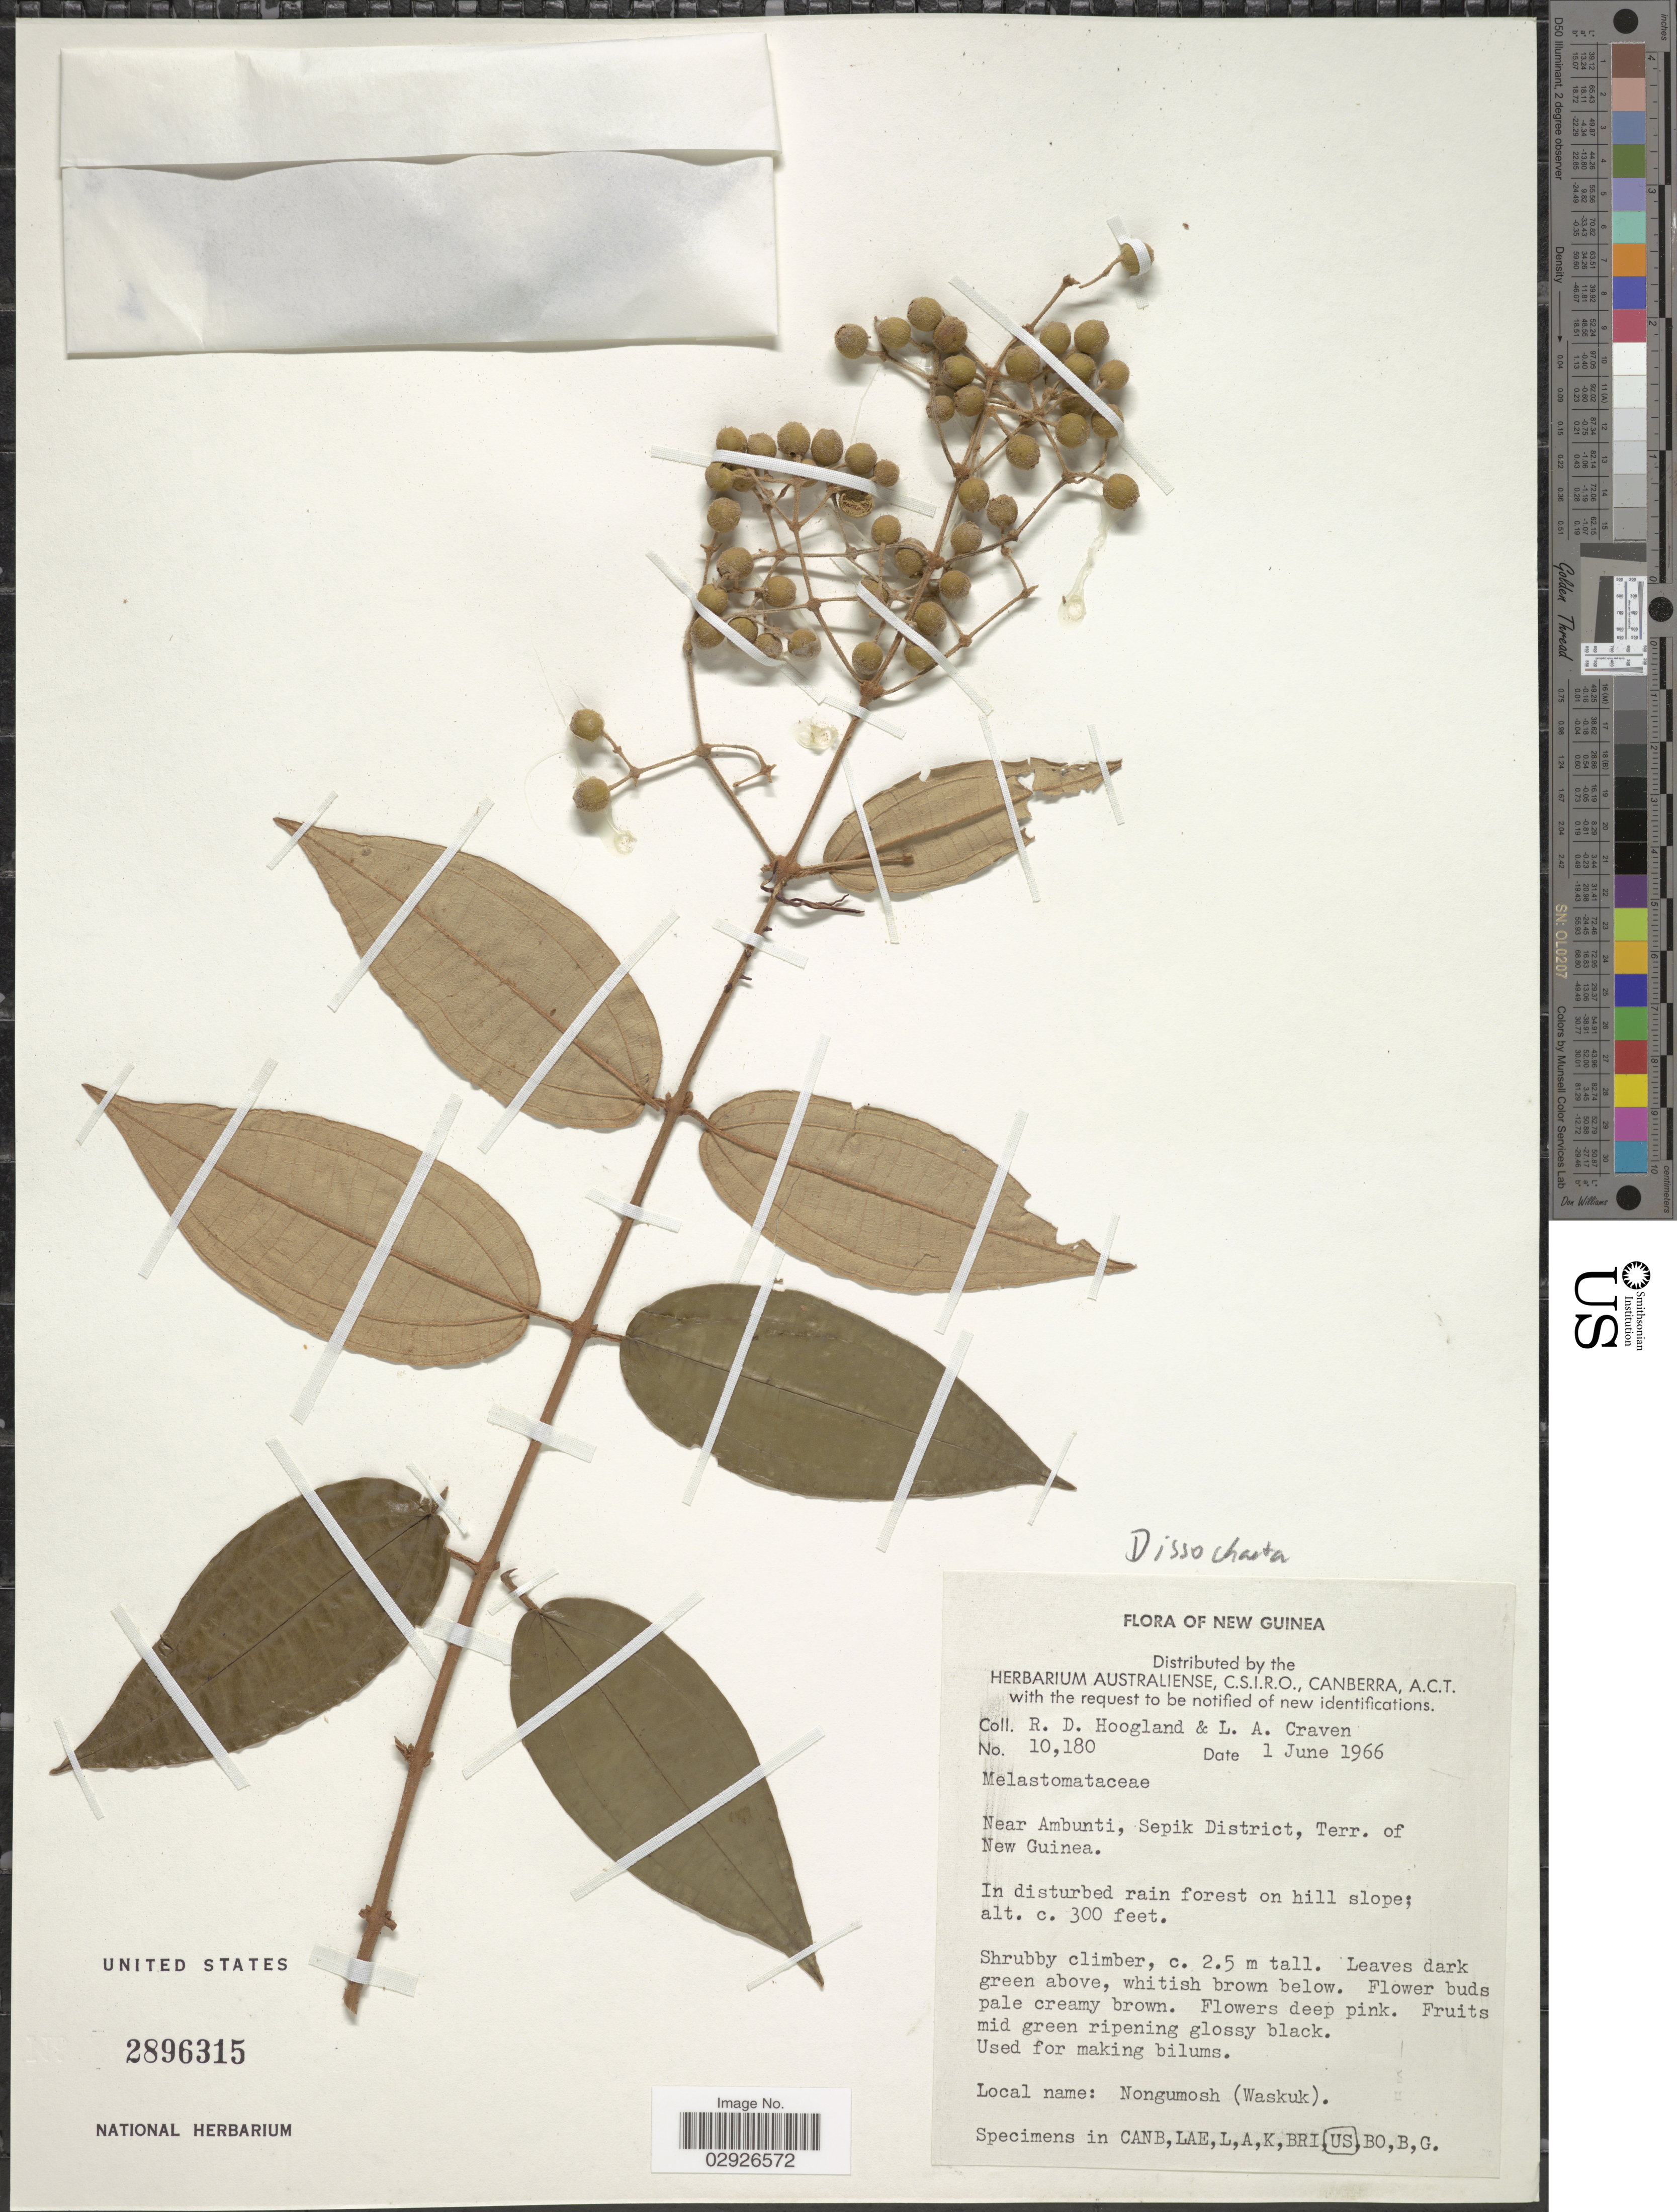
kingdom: Plantae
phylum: Tracheophyta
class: Magnoliopsida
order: Myrtales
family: Melastomataceae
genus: Dissochaeta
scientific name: Dissochaeta sp.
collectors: R. D. Hoogland & L. A. Craven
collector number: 10180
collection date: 1966-06-01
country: Papua New Guinea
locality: New Guinea. Near Ambunti, Sepik District, Terr. of New Guinea.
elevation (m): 91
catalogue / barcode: US 2896315